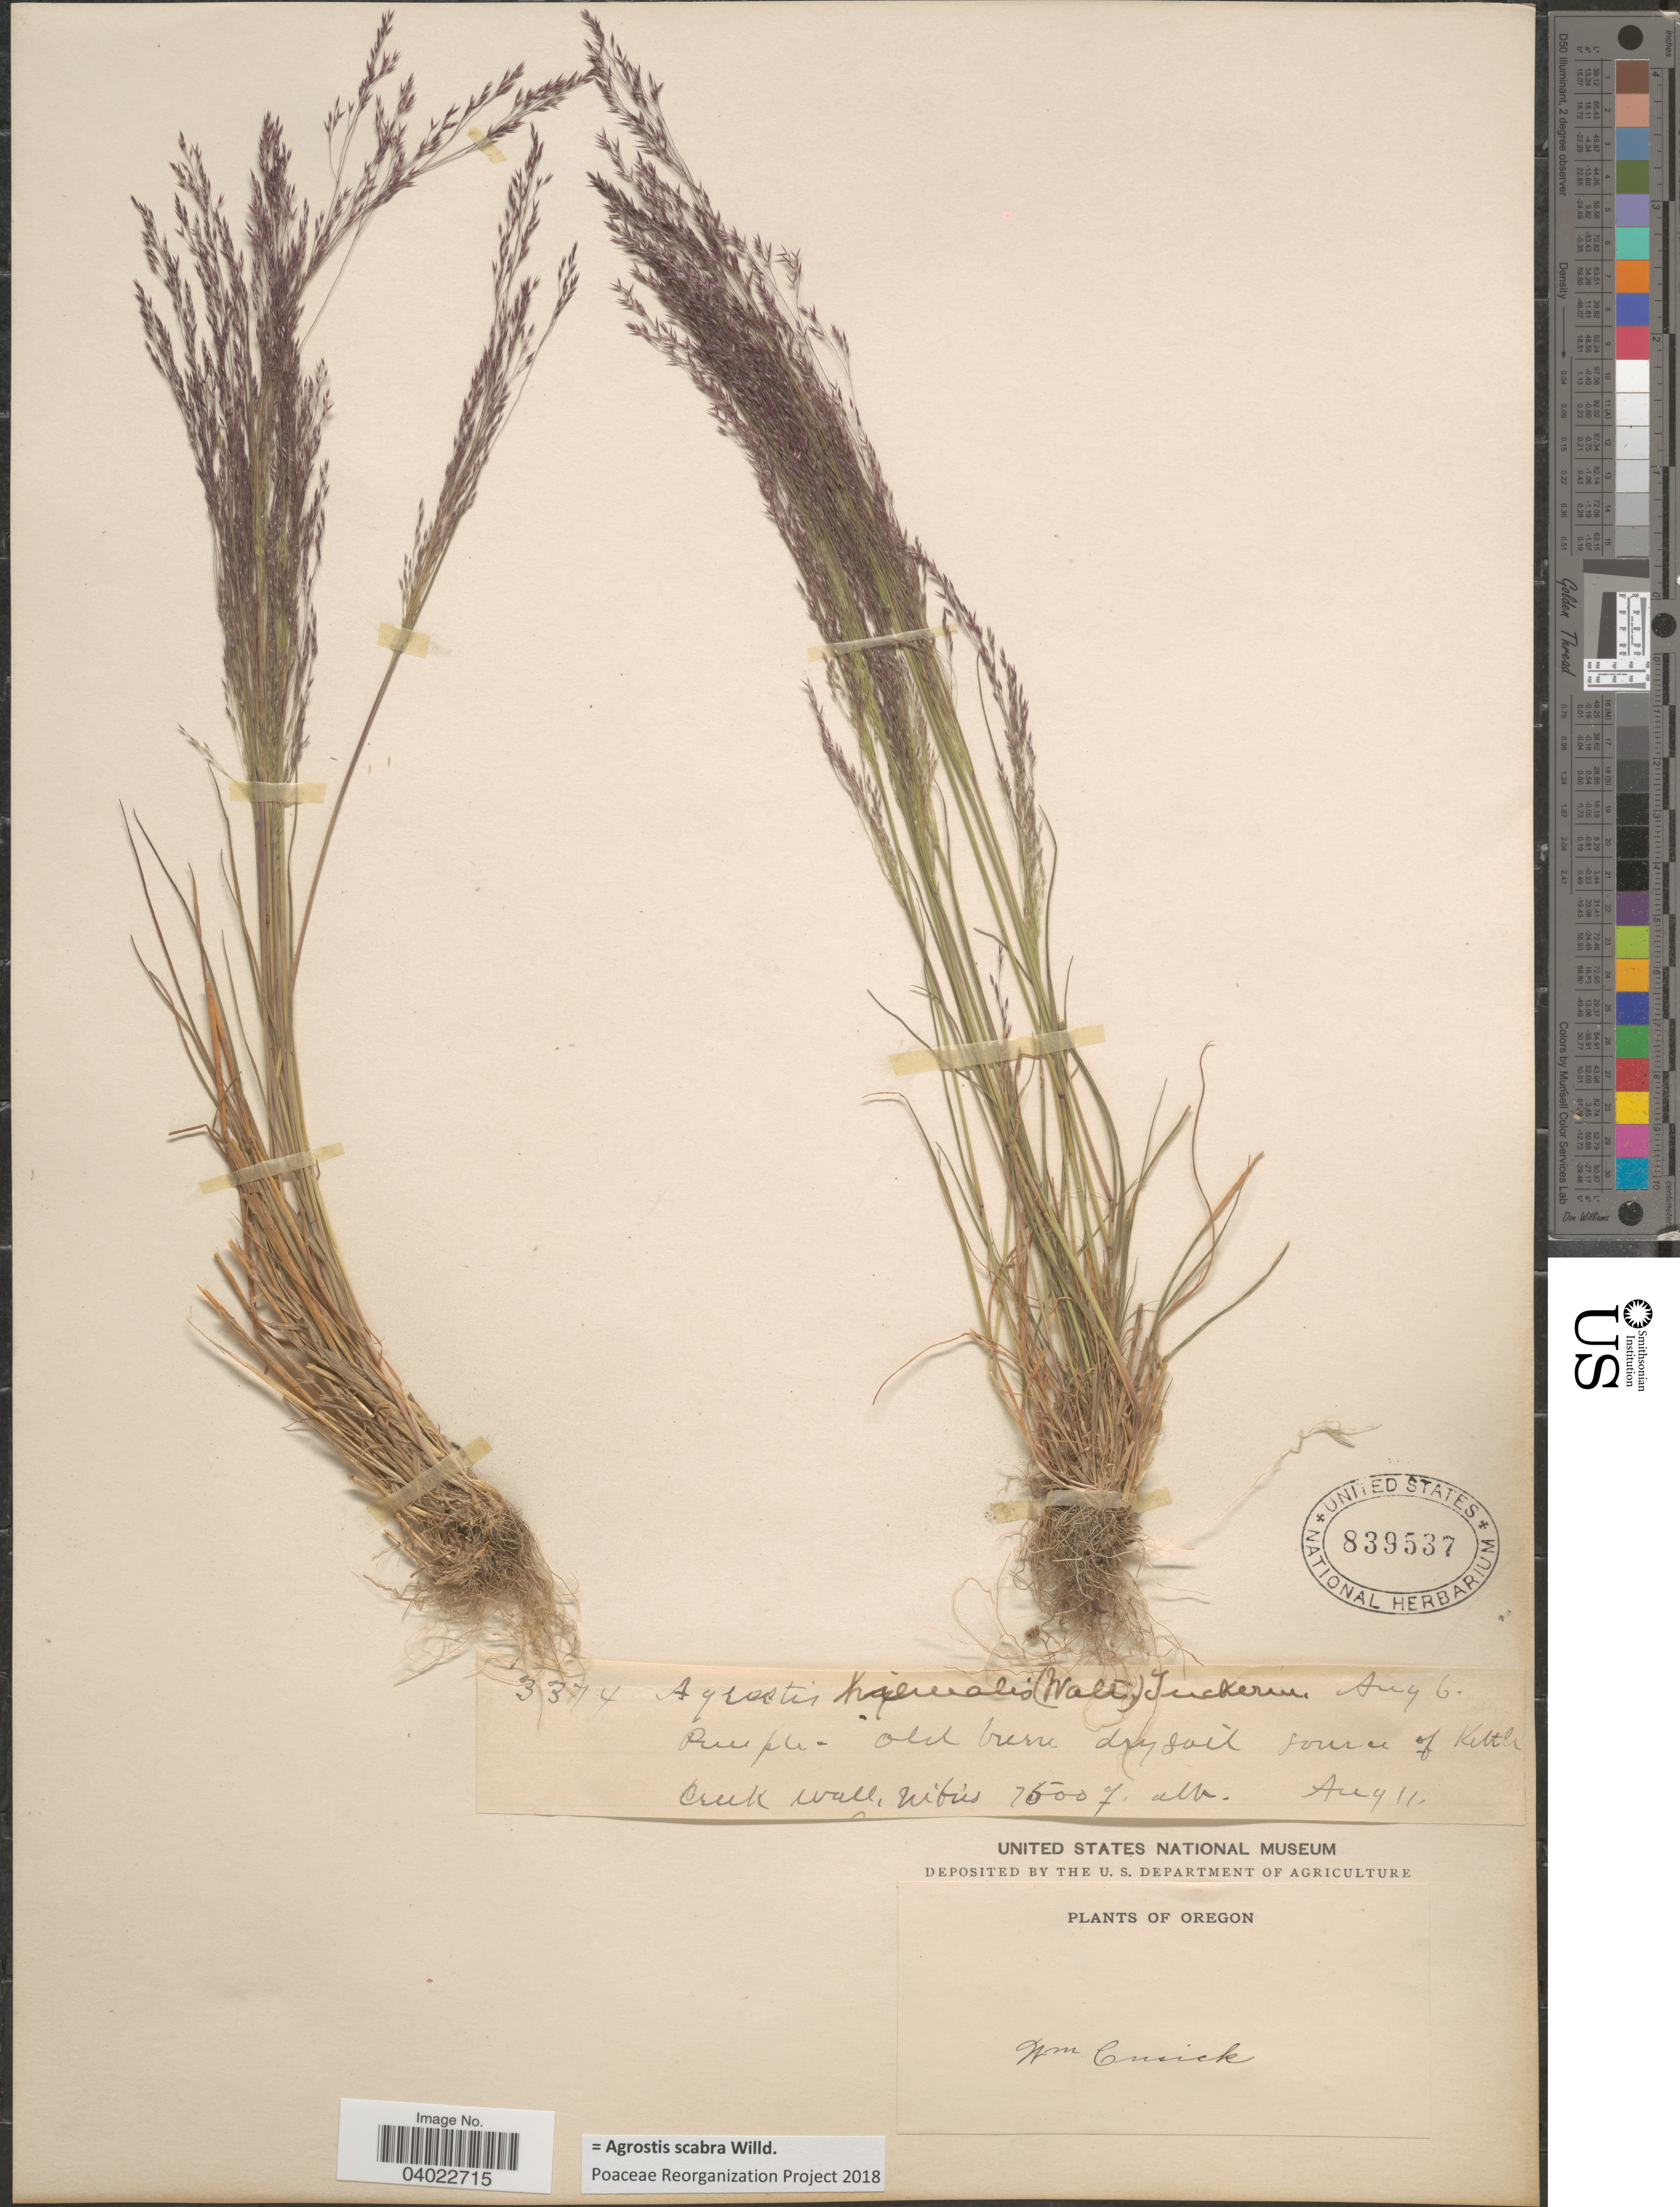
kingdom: Plantae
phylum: Tracheophyta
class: Liliopsida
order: Poales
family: Poaceae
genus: Agrostis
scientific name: Agrostis scabra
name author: Willd.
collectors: W. C. Cusick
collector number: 3374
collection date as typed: Transcribed d/m/y: /8/6 to /8/11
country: United States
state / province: Oregon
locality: Source of Kettle Creek Wall.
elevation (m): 2286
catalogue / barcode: US 839537